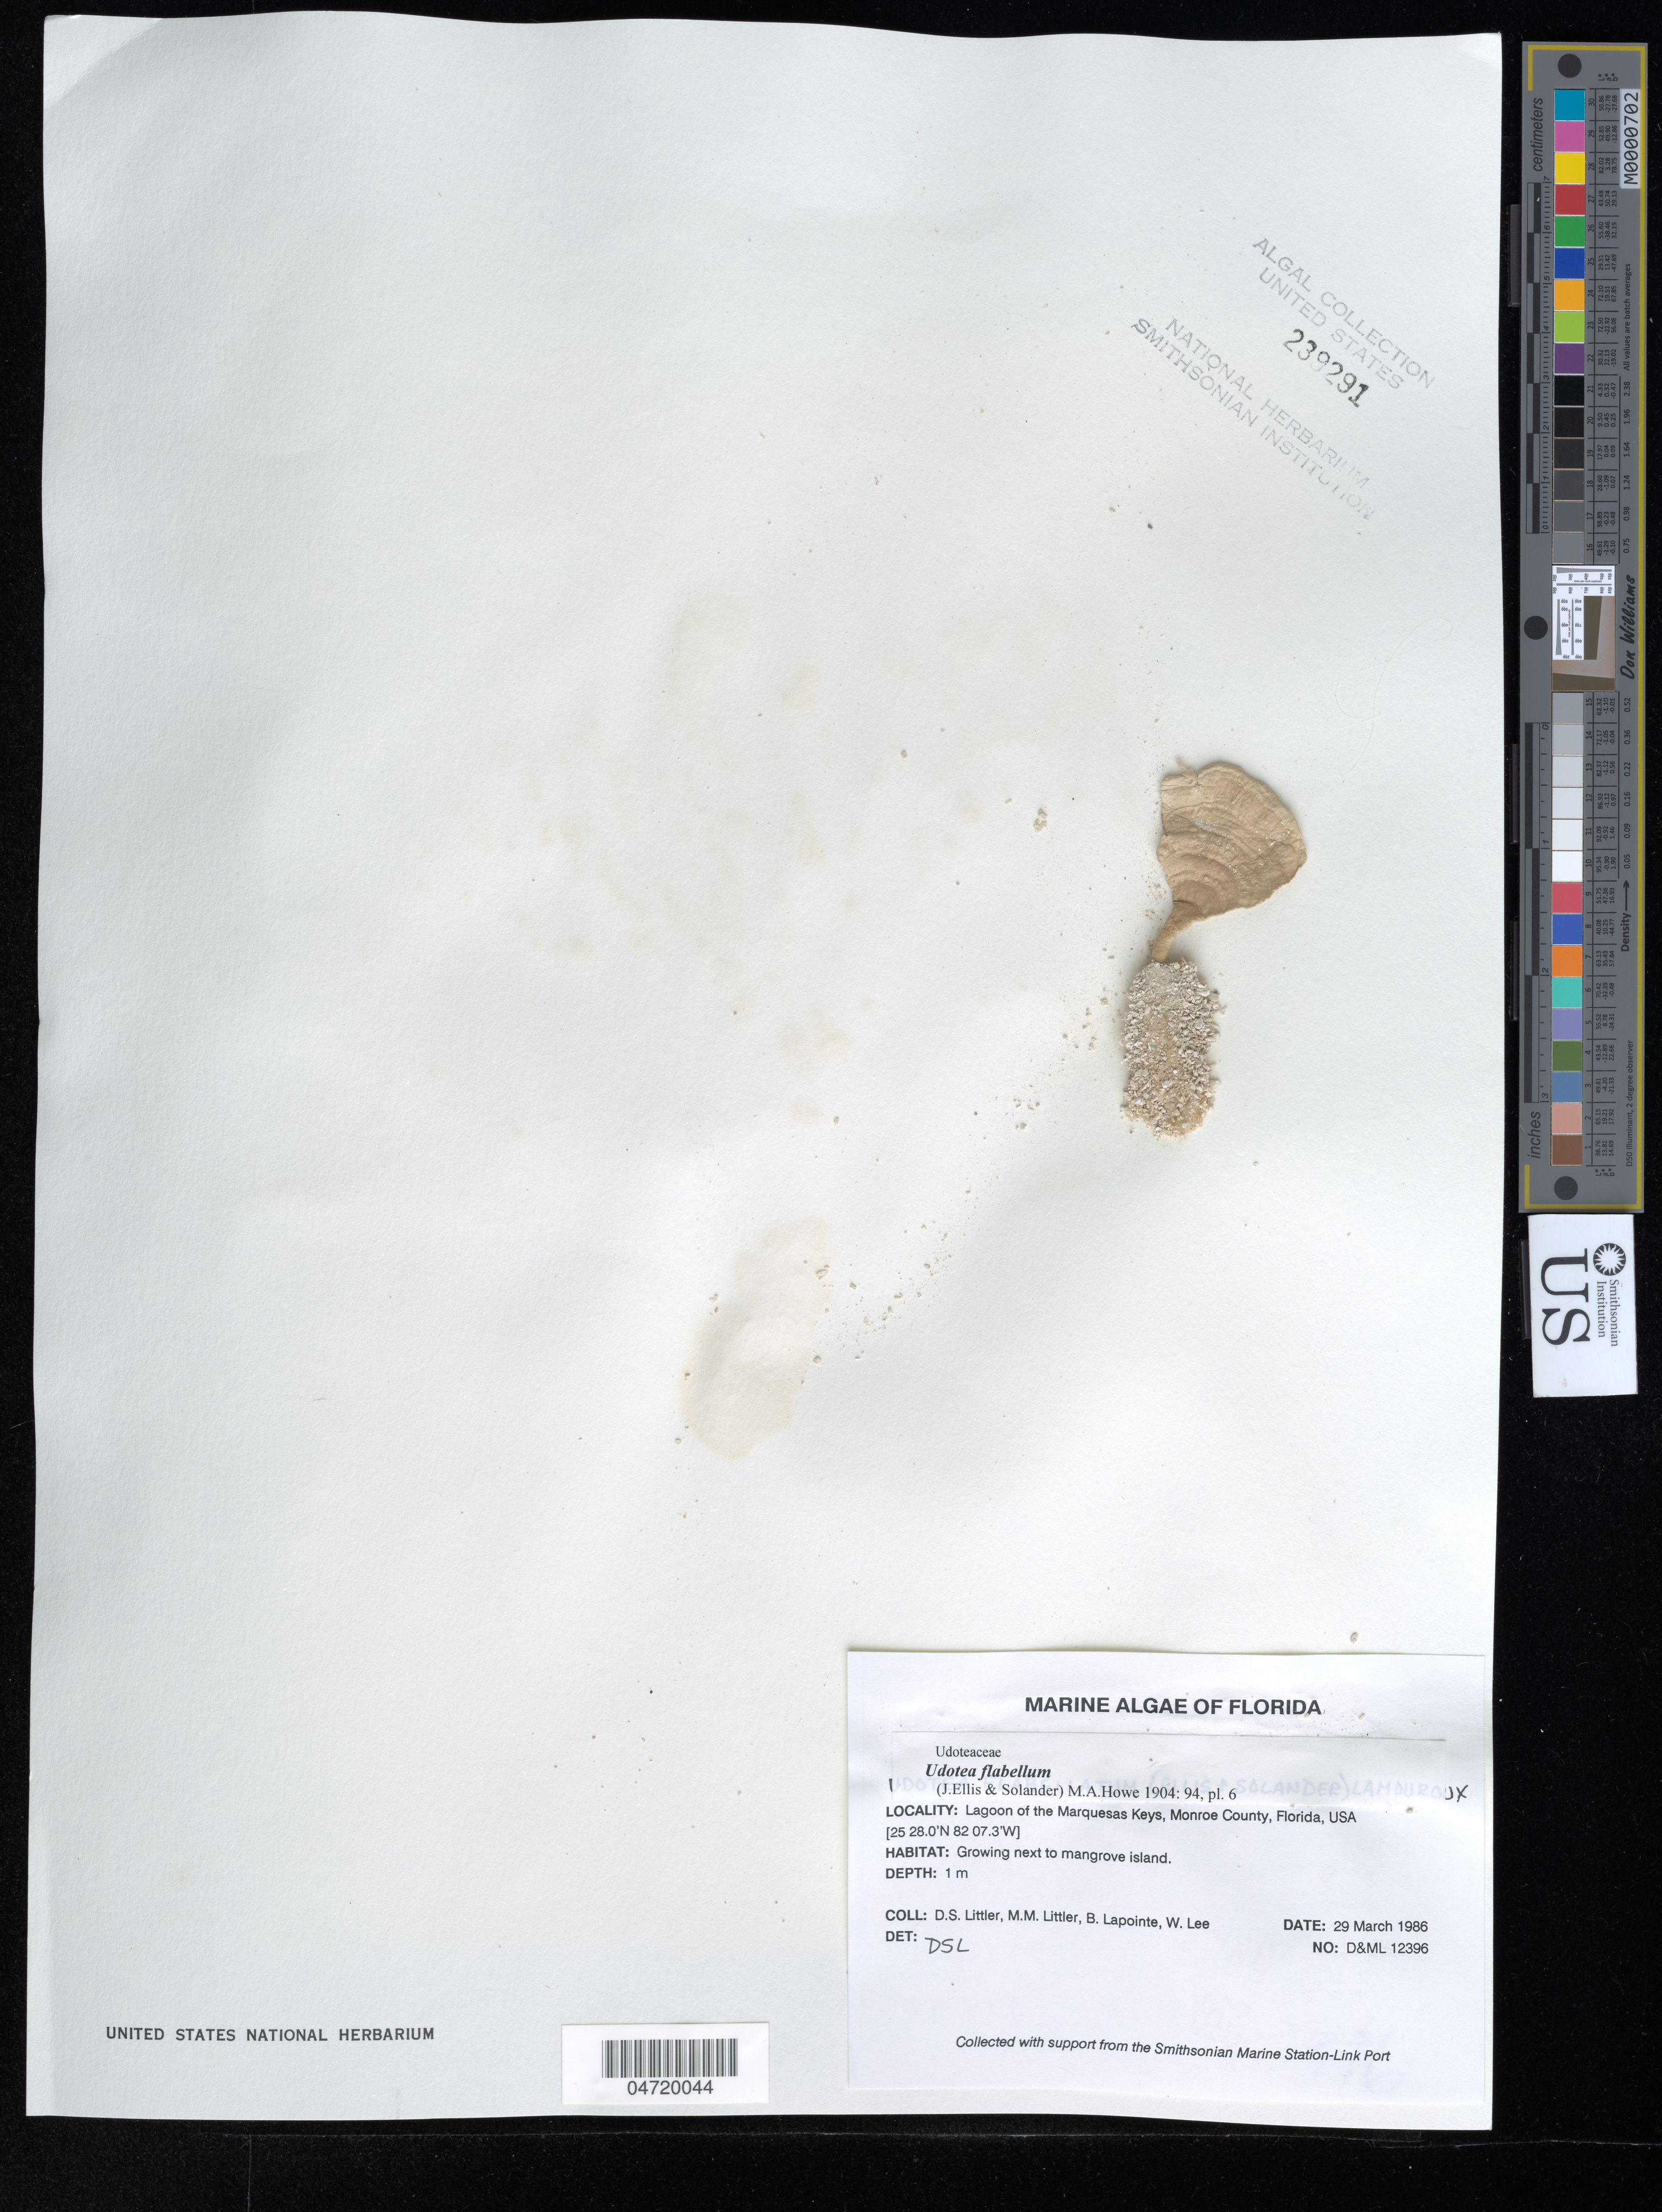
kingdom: Plantae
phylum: Chlorophyta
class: Ulvophyceae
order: Bryopsidales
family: Udoteaceae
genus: Udotea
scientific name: Udotea flabellum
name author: (J. Ellis & Sol.) M. Howe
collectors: D. S. Littler, M. M. Littler, B. Lapointe & W. Lee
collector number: D&ML12396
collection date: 1986-03-29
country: United States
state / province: Florida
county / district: Monroe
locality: Lagoon of the Marquesas Keys, Monroe County.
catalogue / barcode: US 239291